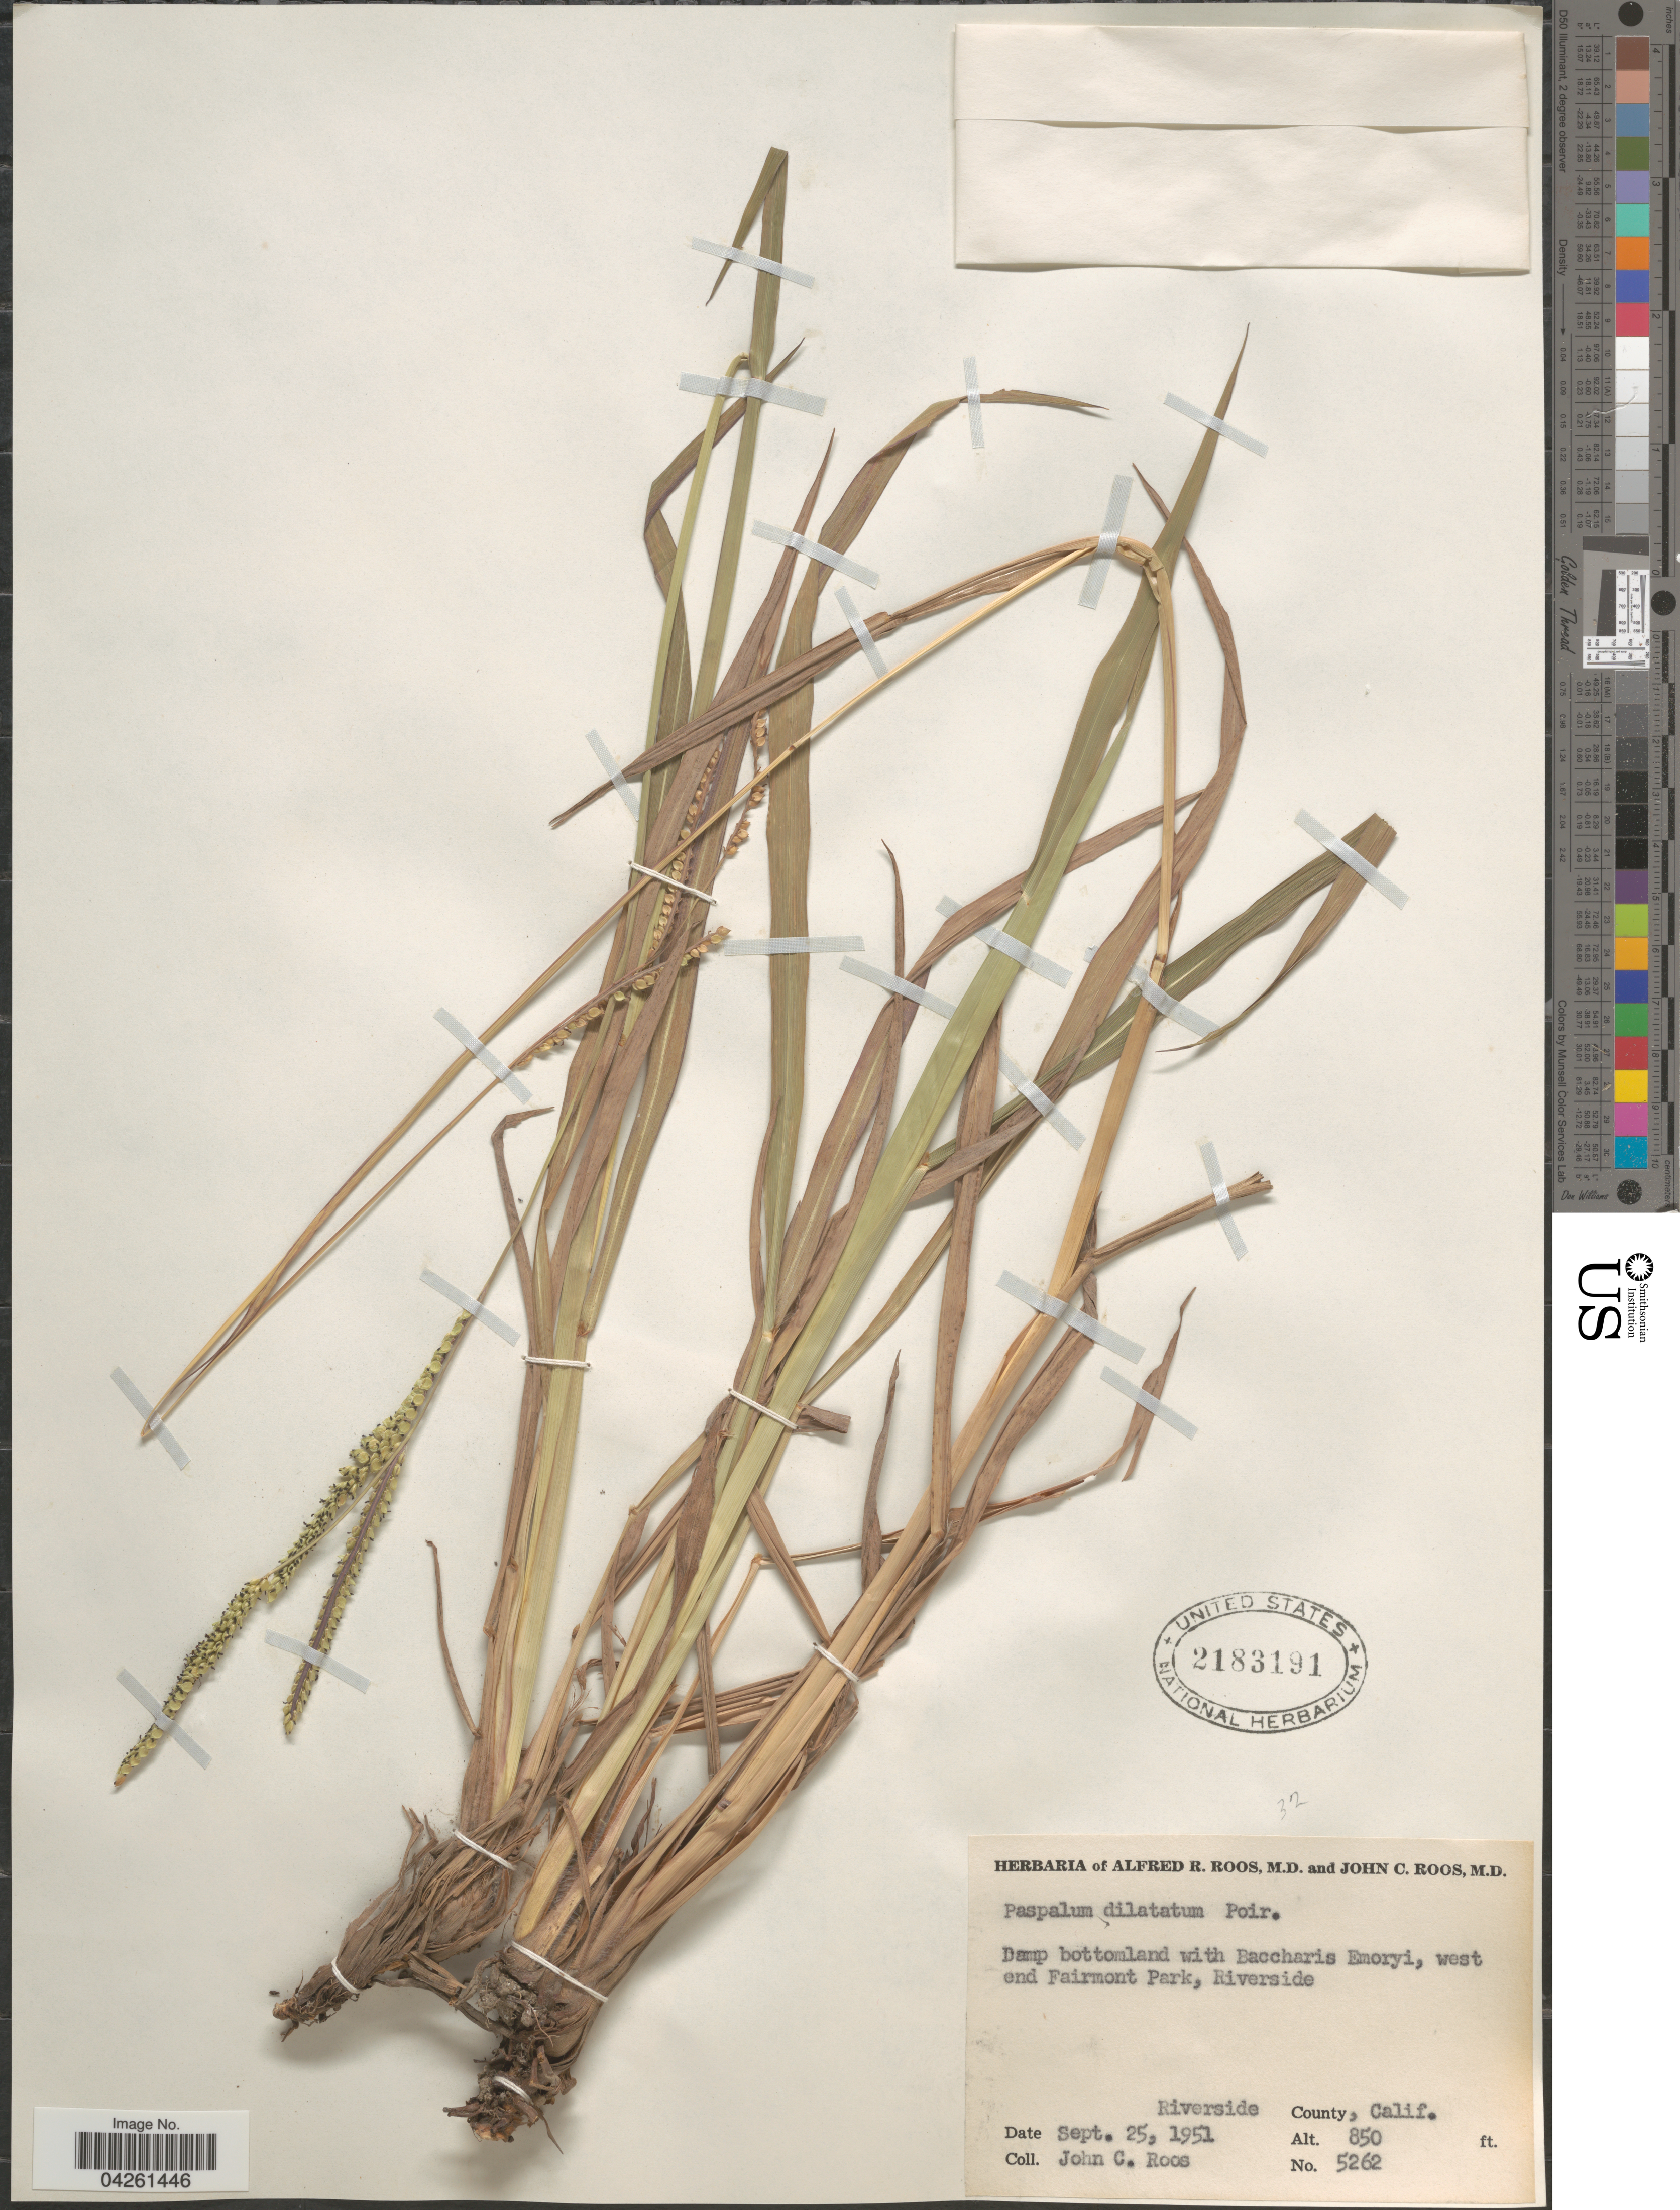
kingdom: Plantae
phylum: Tracheophyta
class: Liliopsida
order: Poales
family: Poaceae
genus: Paspalum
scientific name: Paspalum dilatatum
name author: Poir.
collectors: J. C. Roos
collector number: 5262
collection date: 1951-09-25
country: United States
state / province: California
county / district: Riverside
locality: West end of Fairmont Park, Riverside. Riverside County.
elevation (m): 259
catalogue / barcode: US 2183191